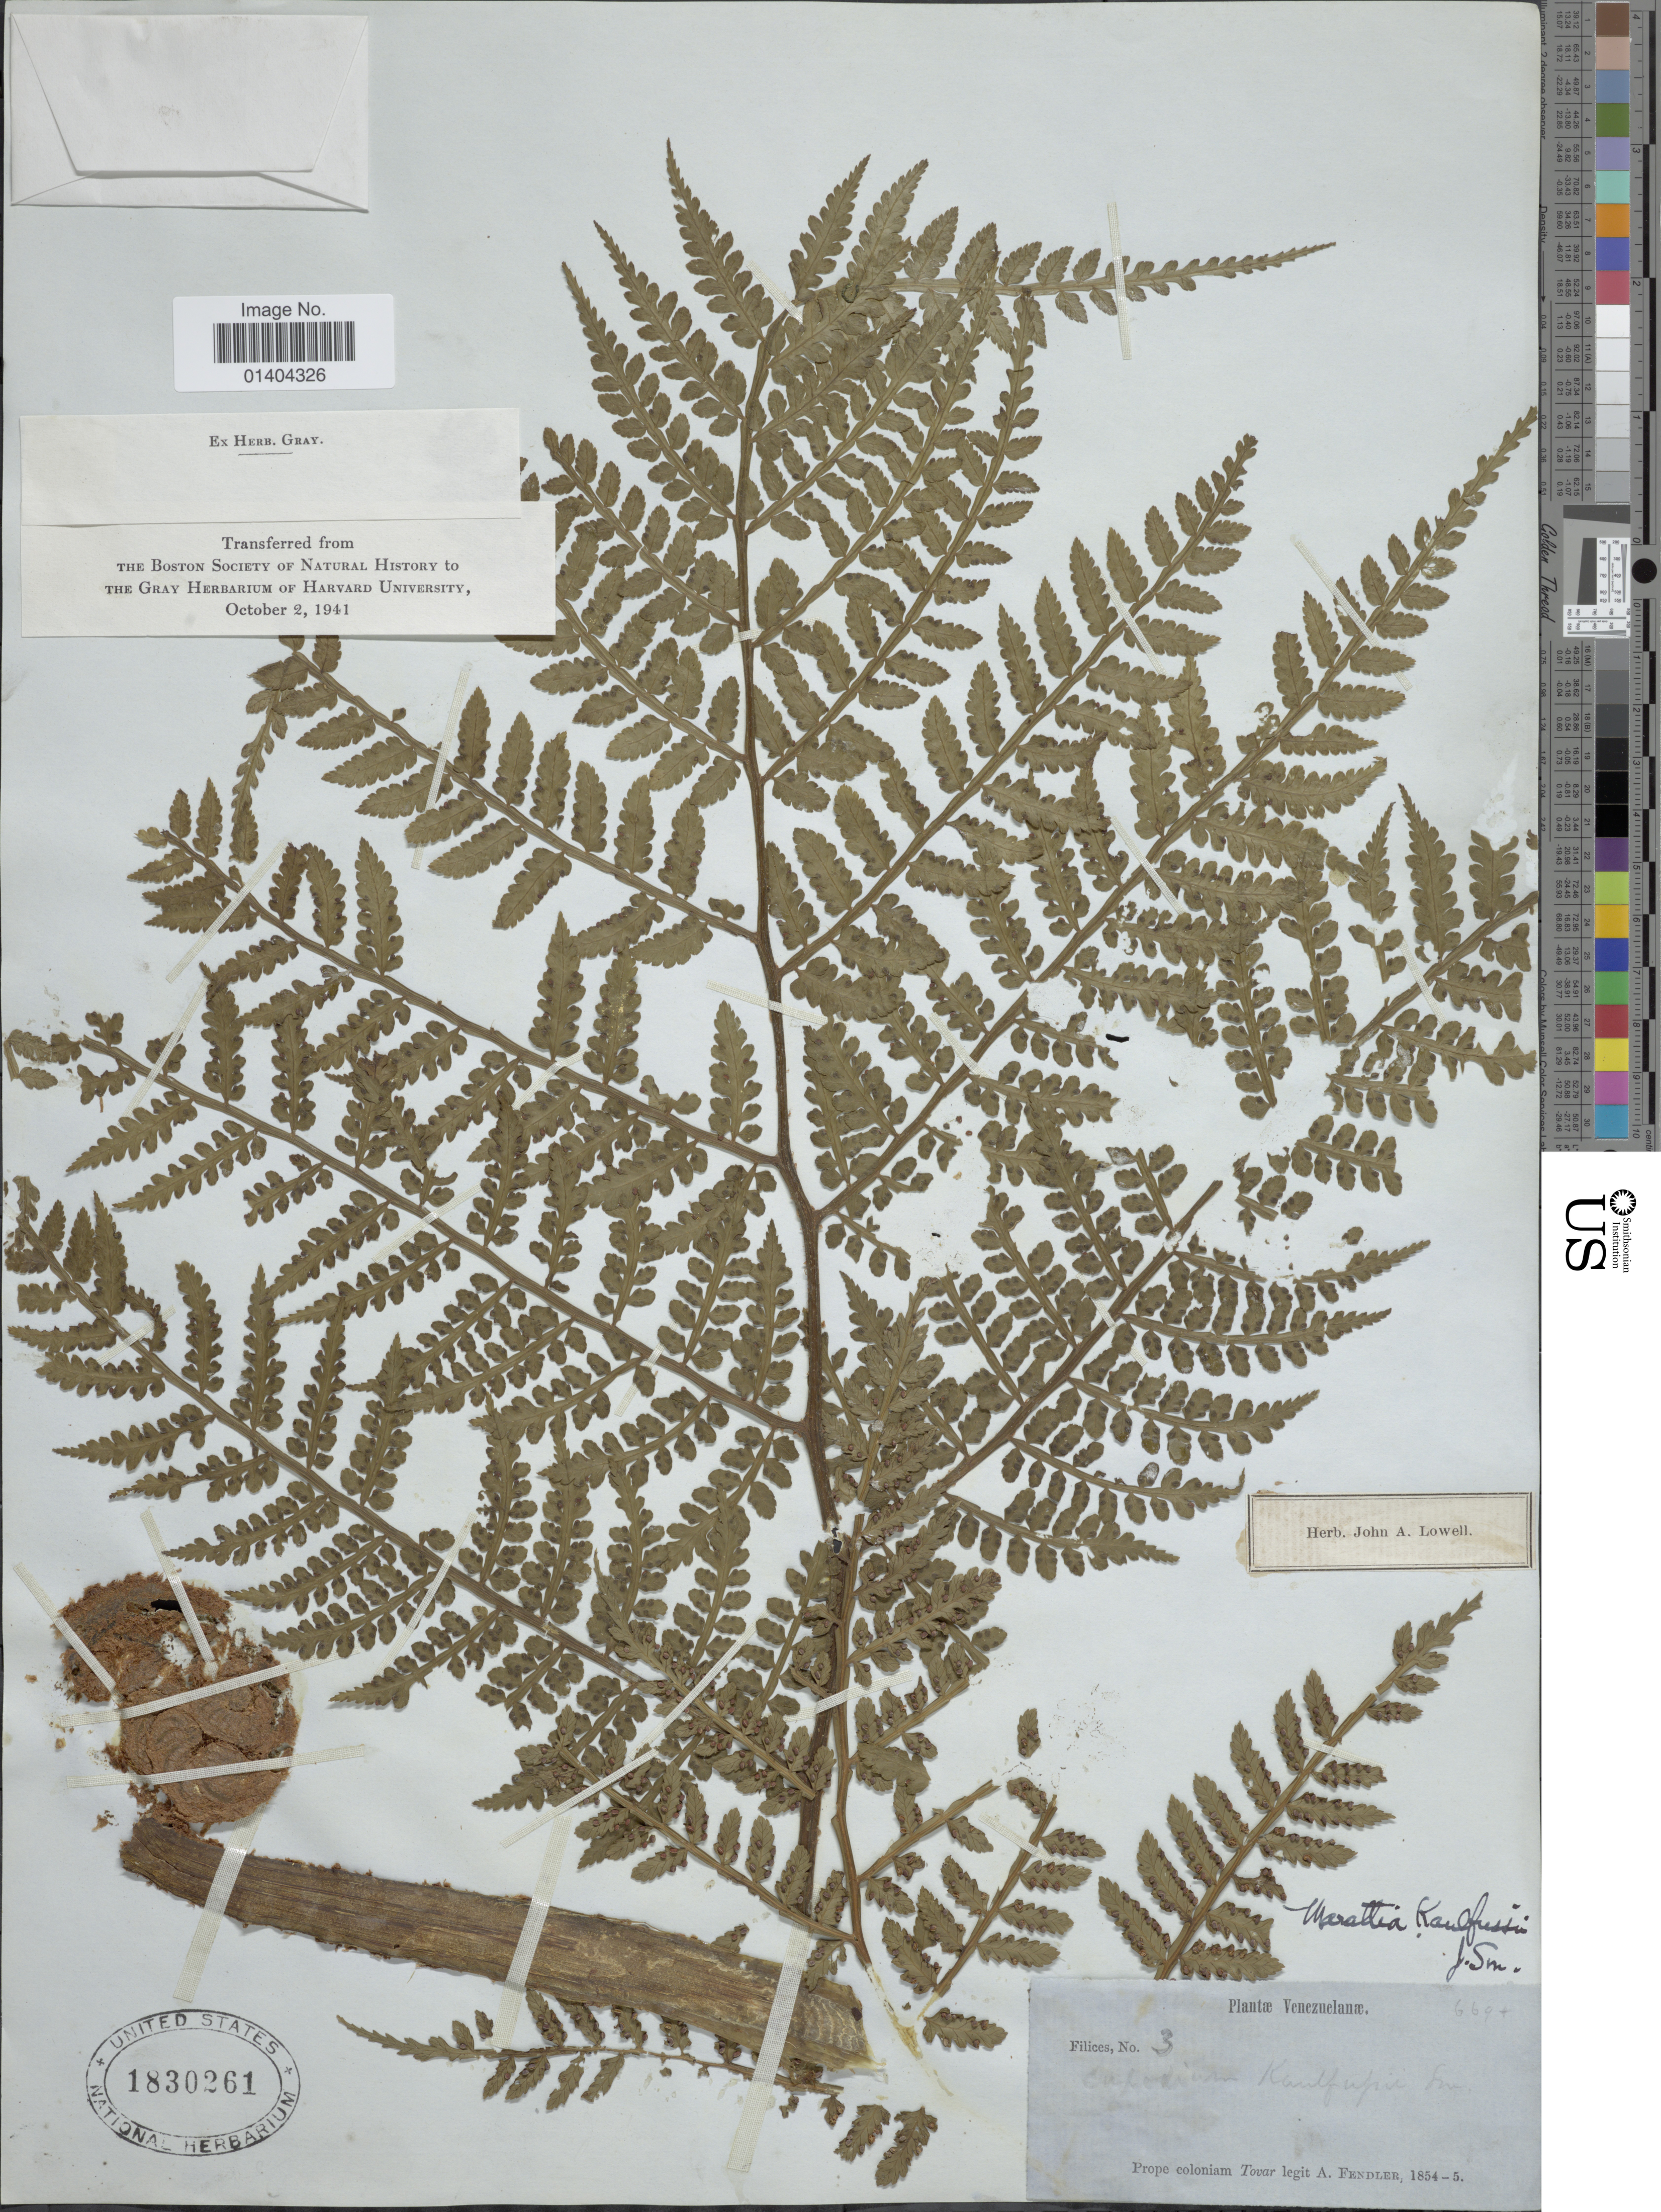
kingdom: Plantae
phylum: Tracheophyta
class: Polypodiopsida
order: Marattiales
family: Marattiaceae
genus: Marattia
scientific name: Marattia laevis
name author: Sm.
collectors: A. Fendler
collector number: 3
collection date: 1854-05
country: Venezuela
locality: Prope coloniam Tovar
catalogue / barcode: US 1830261